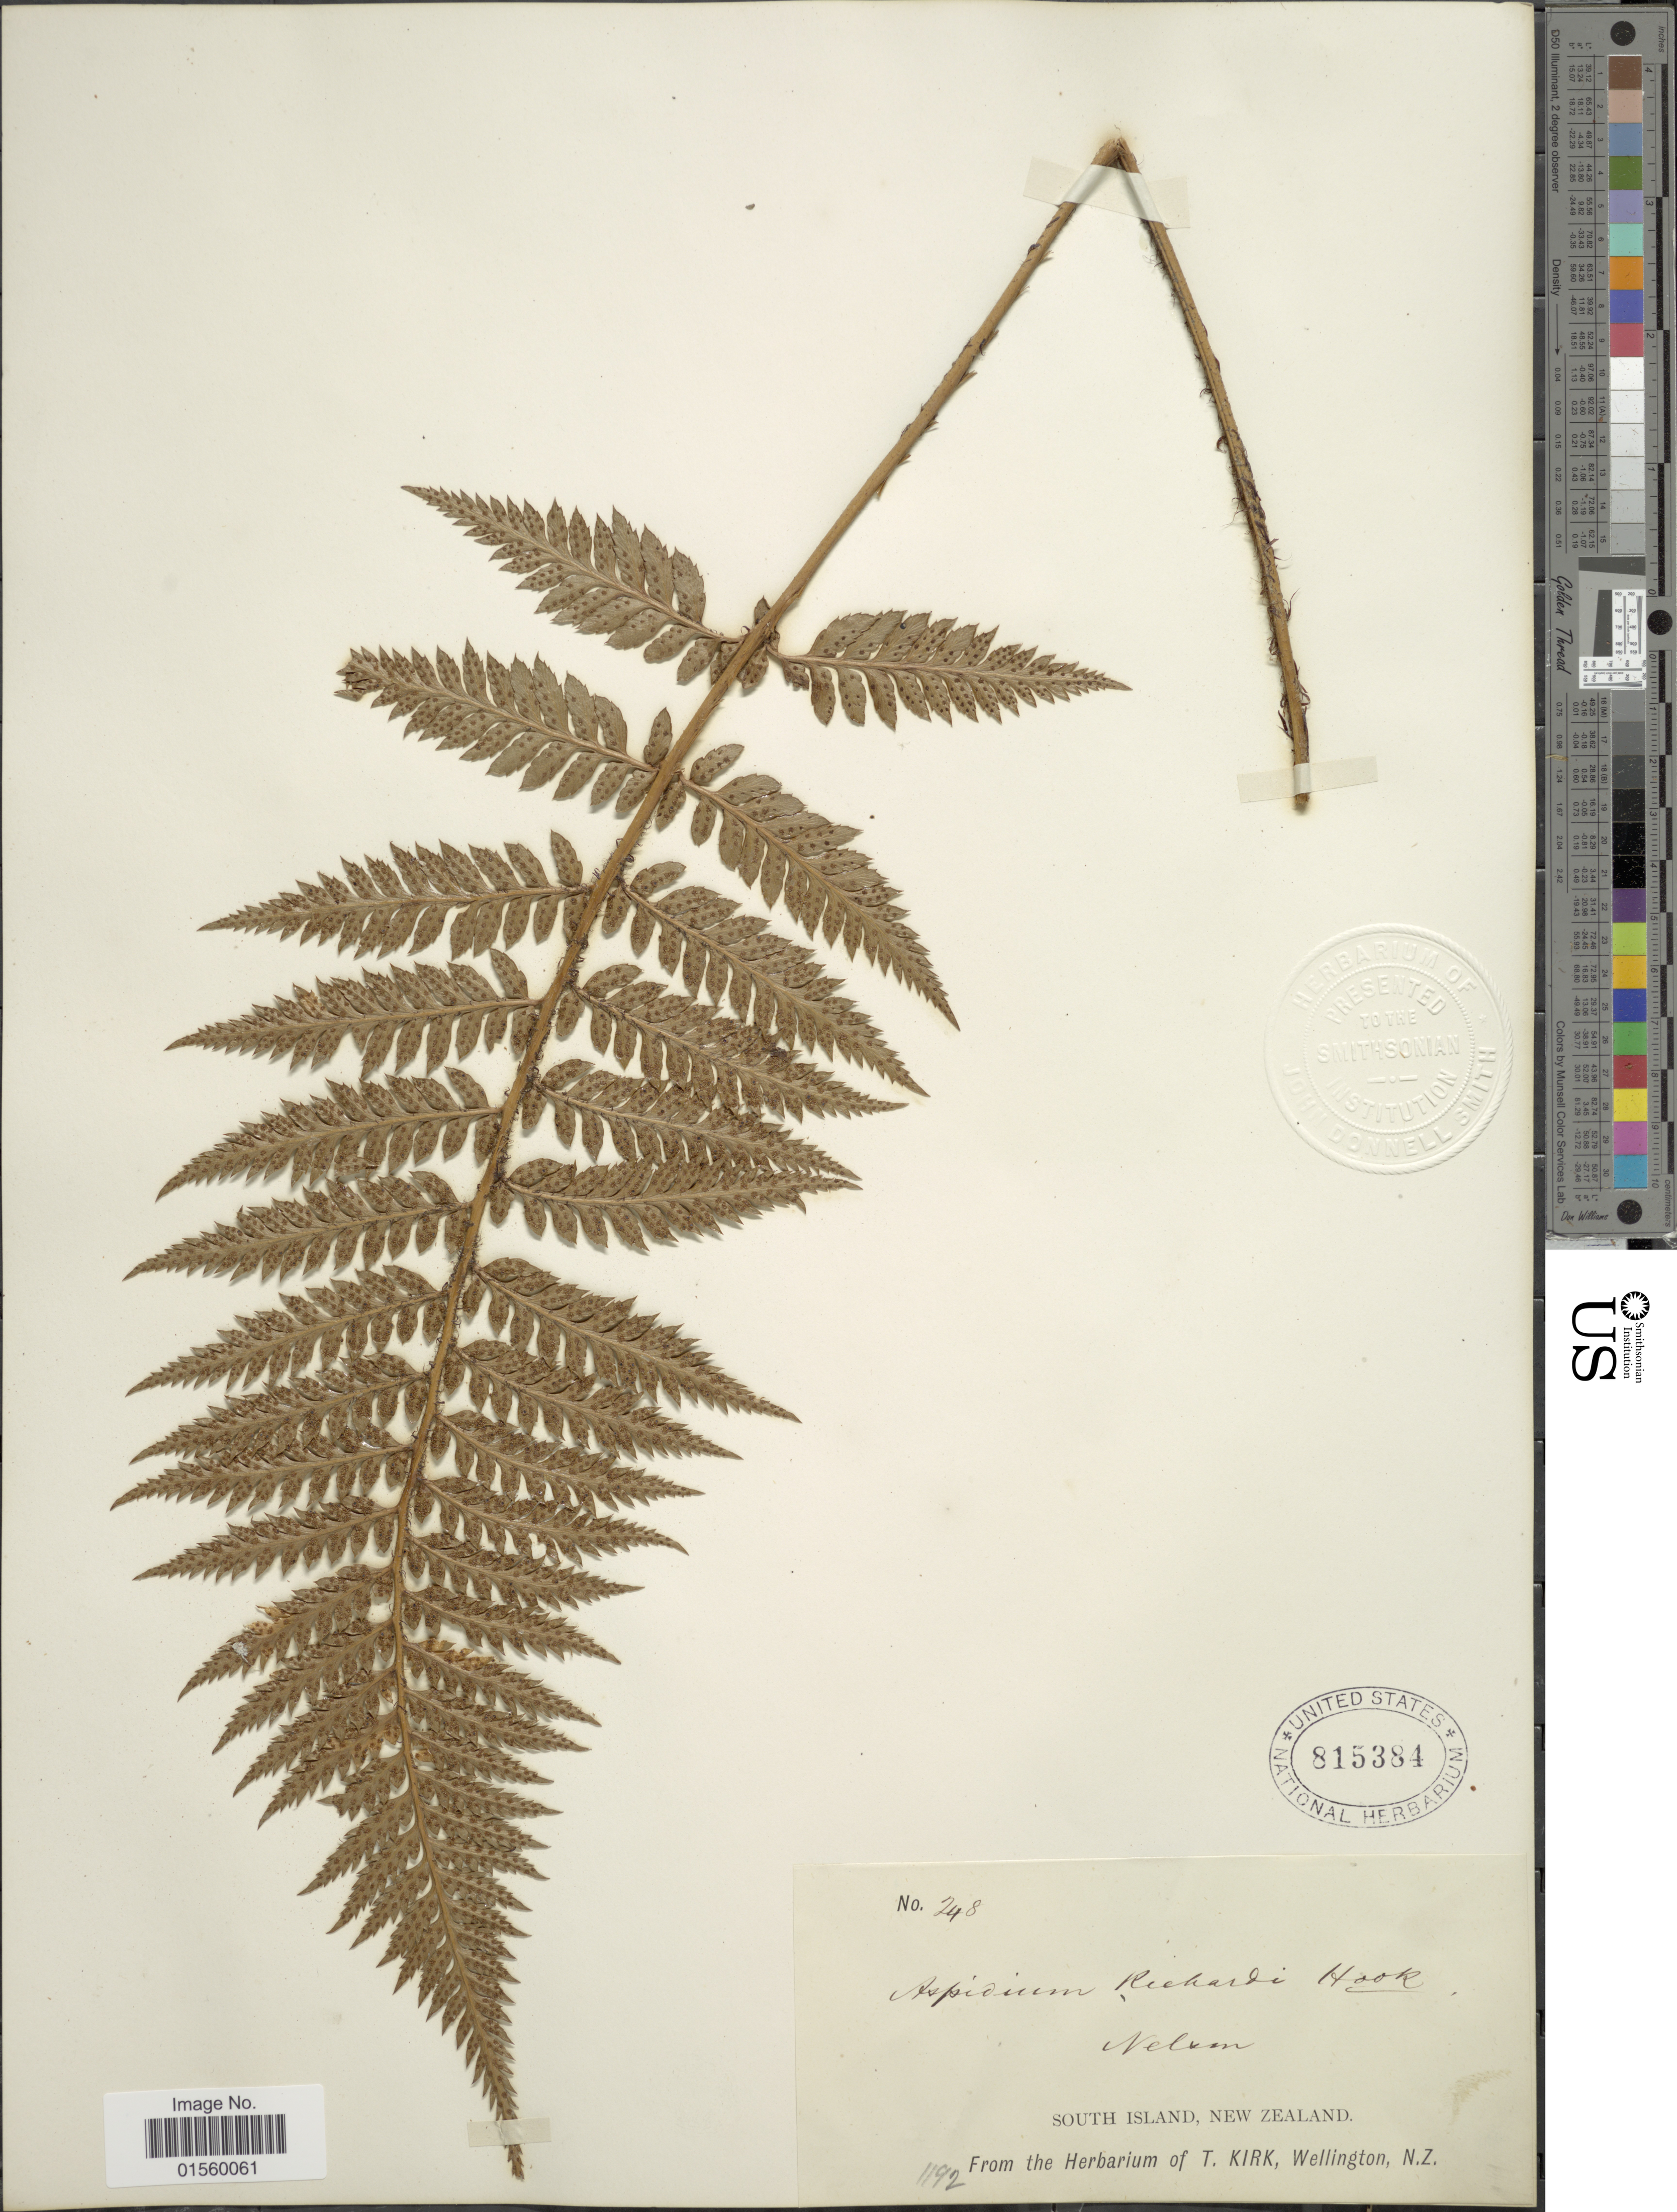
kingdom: Plantae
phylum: Tracheophyta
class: Polypodiopsida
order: Polypodiales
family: Dryopteridaceae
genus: Polystichum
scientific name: Polystichum richardii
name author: J. Sm.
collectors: ex Herb. T. Kirk, Wellington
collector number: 248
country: New Zealand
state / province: Nelson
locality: South Island, New Zealand, Nelson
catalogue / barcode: US 815384